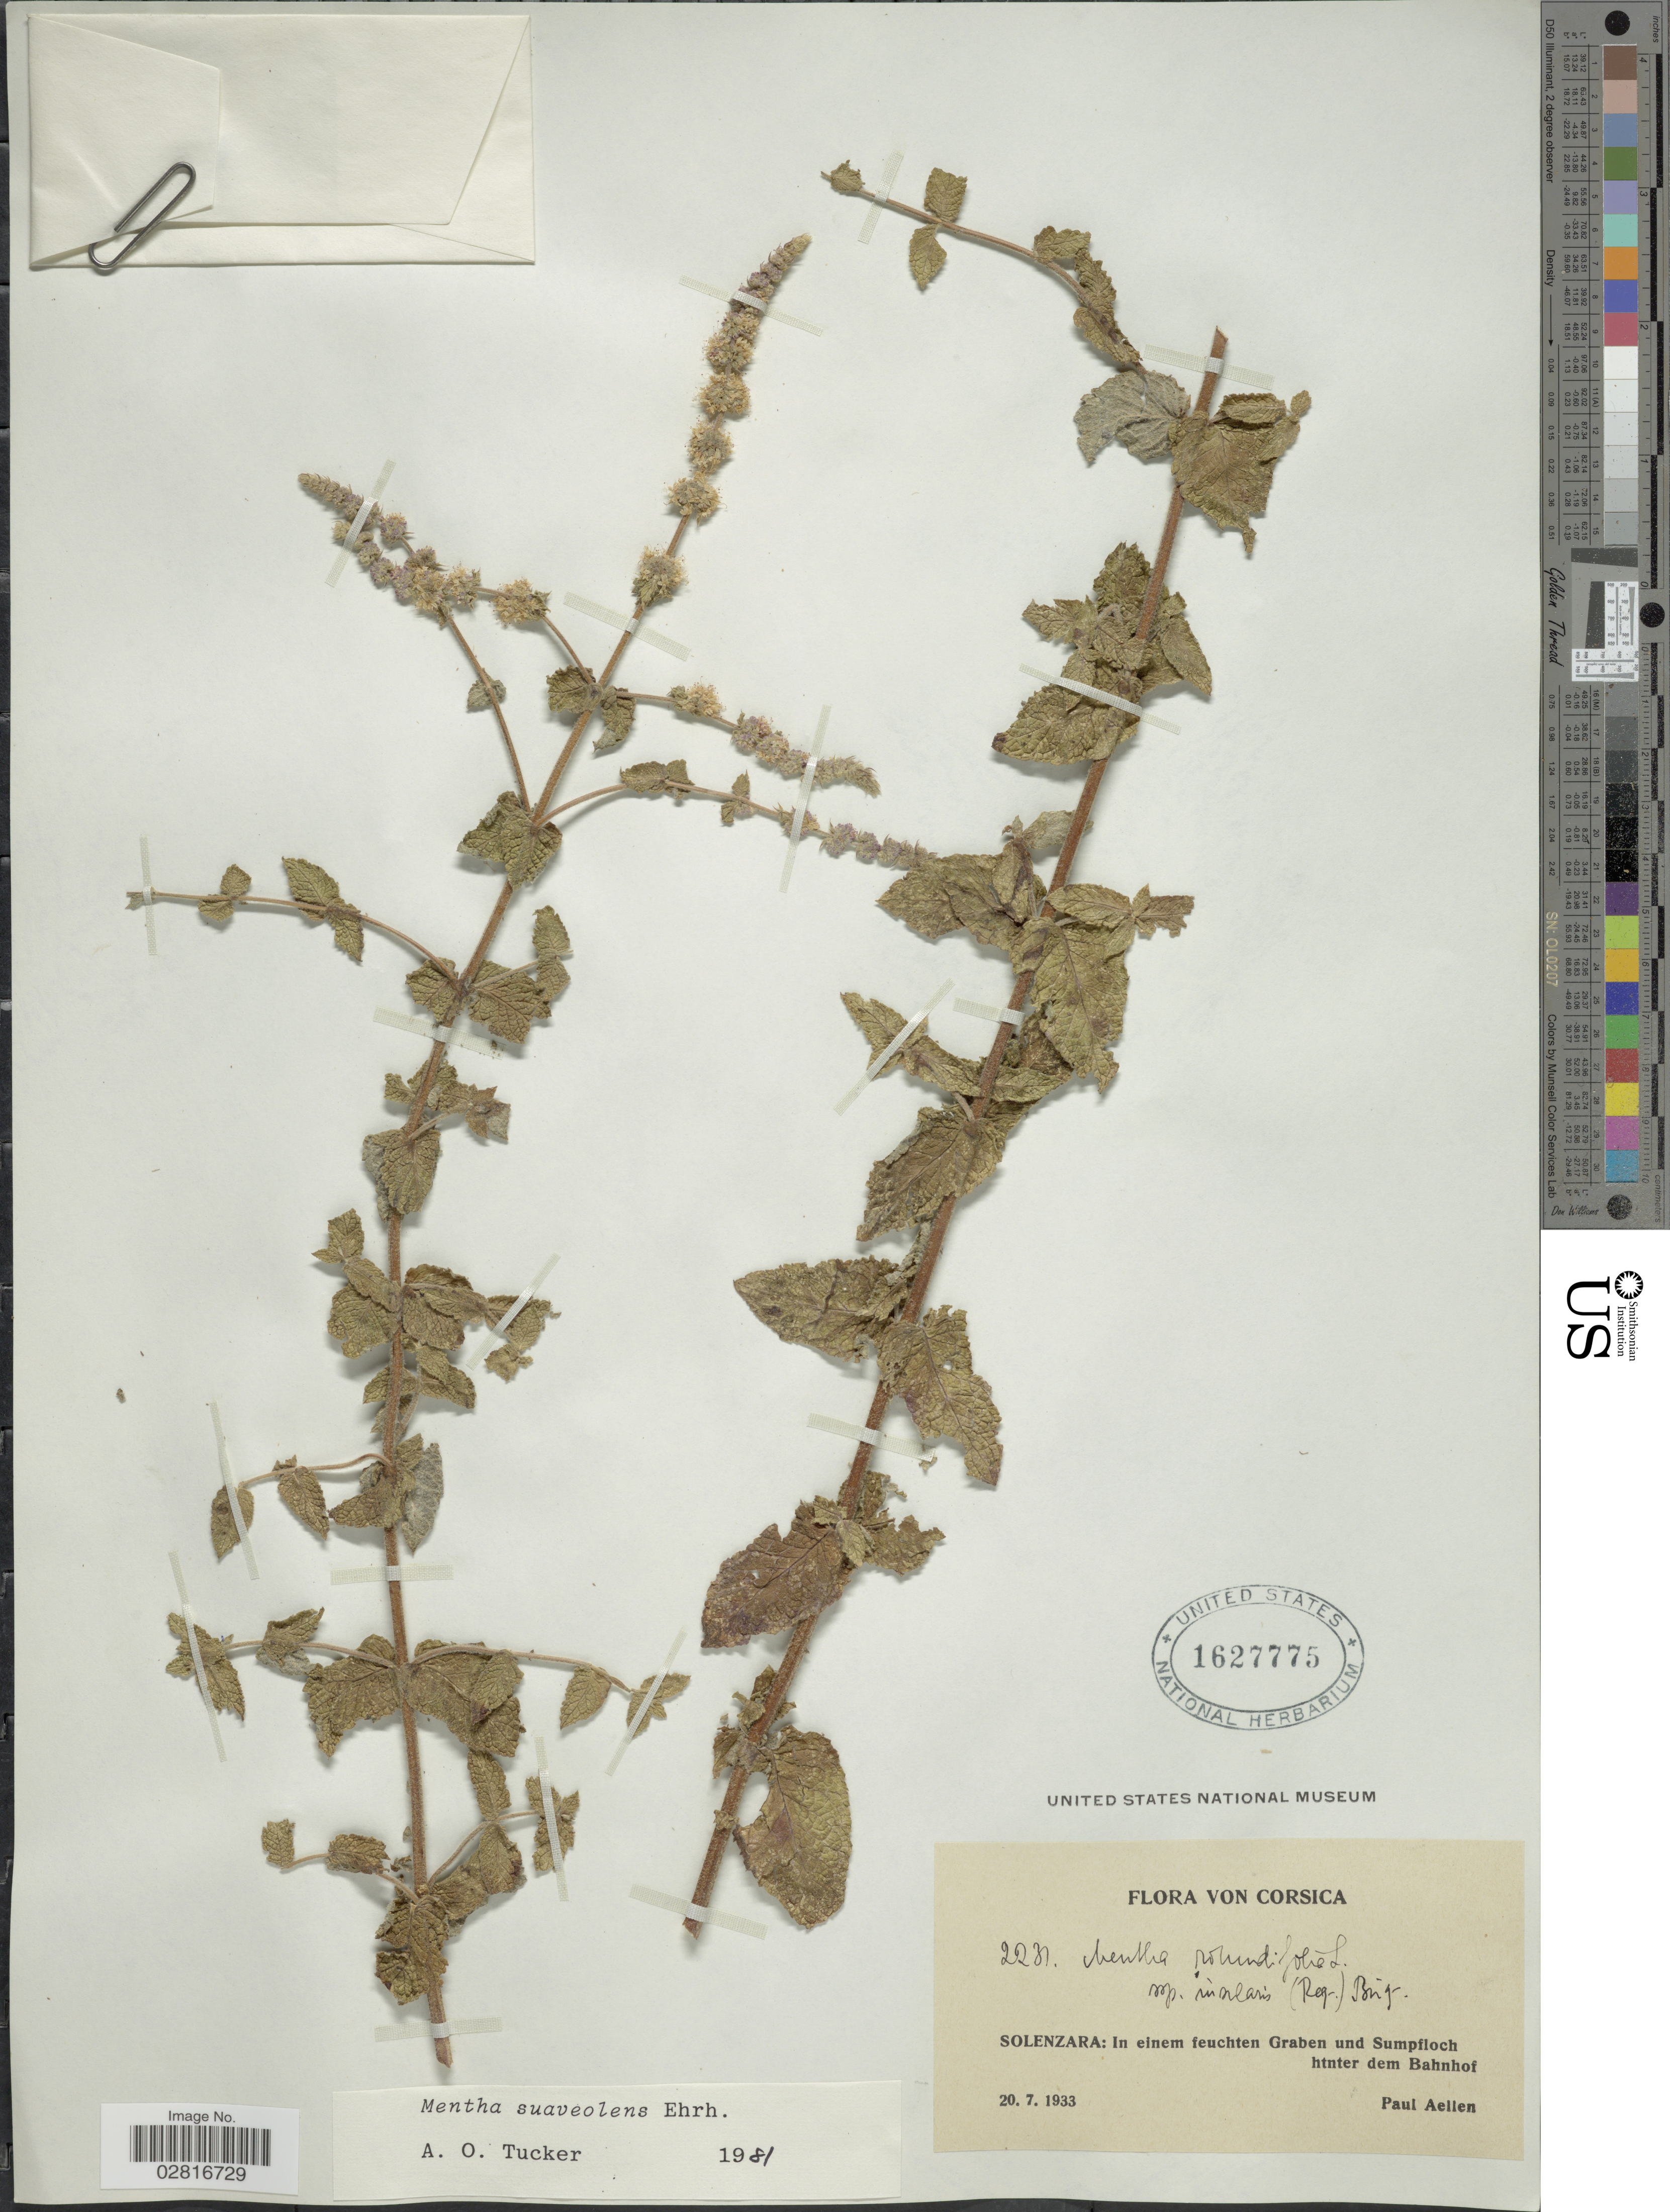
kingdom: Plantae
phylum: Tracheophyta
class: Magnoliopsida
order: Lamiales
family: Lamiaceae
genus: Mentha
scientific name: Mentha suaveolens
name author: Ehrh.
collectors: P. Aellen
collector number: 2231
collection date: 1933-07-20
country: France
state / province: Corsica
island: Corse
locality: Solenzara: In einem feuchten Graben und Sumpfloch htnter dem Bahnhof.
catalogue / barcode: US 1627775